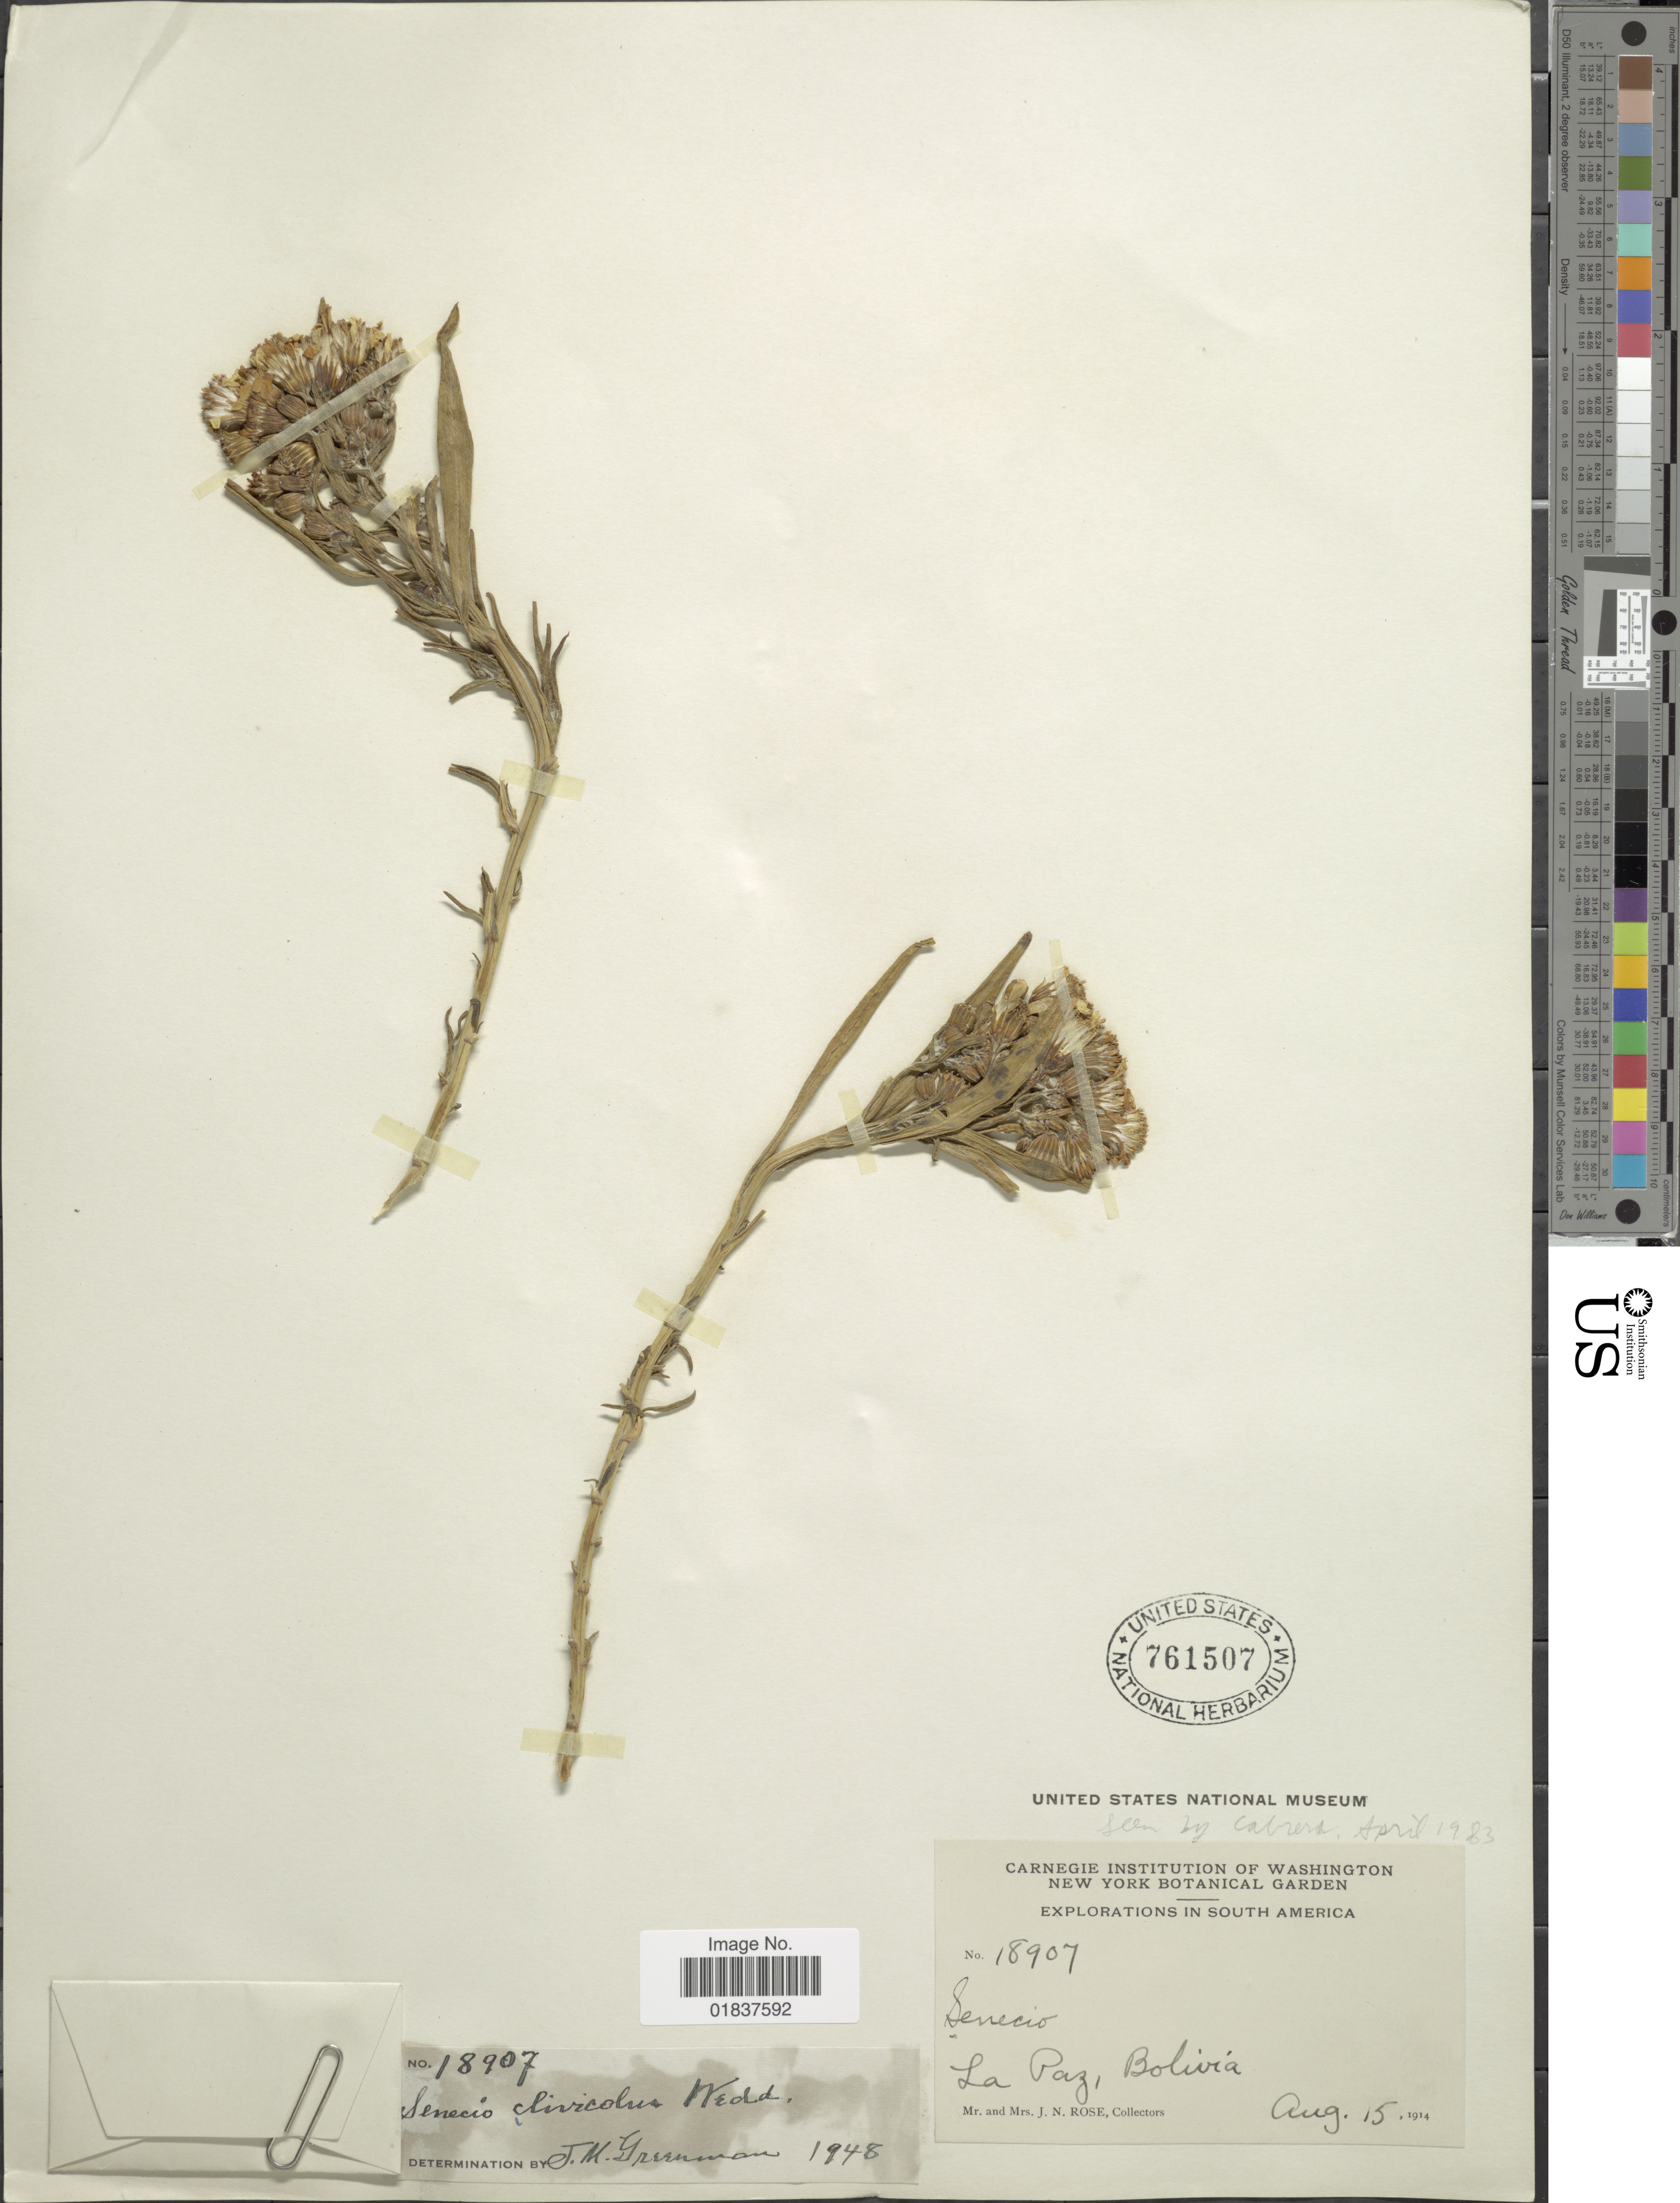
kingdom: Plantae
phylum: Tracheophyta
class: Magnoliopsida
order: Asterales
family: Asteraceae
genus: Senecio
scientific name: Senecio clivicola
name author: Wedd.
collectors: J. N. Rose & L. B. Rose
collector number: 18907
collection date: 1914-08-15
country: Bolivia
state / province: La Paz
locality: La Paz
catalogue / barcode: US 761507